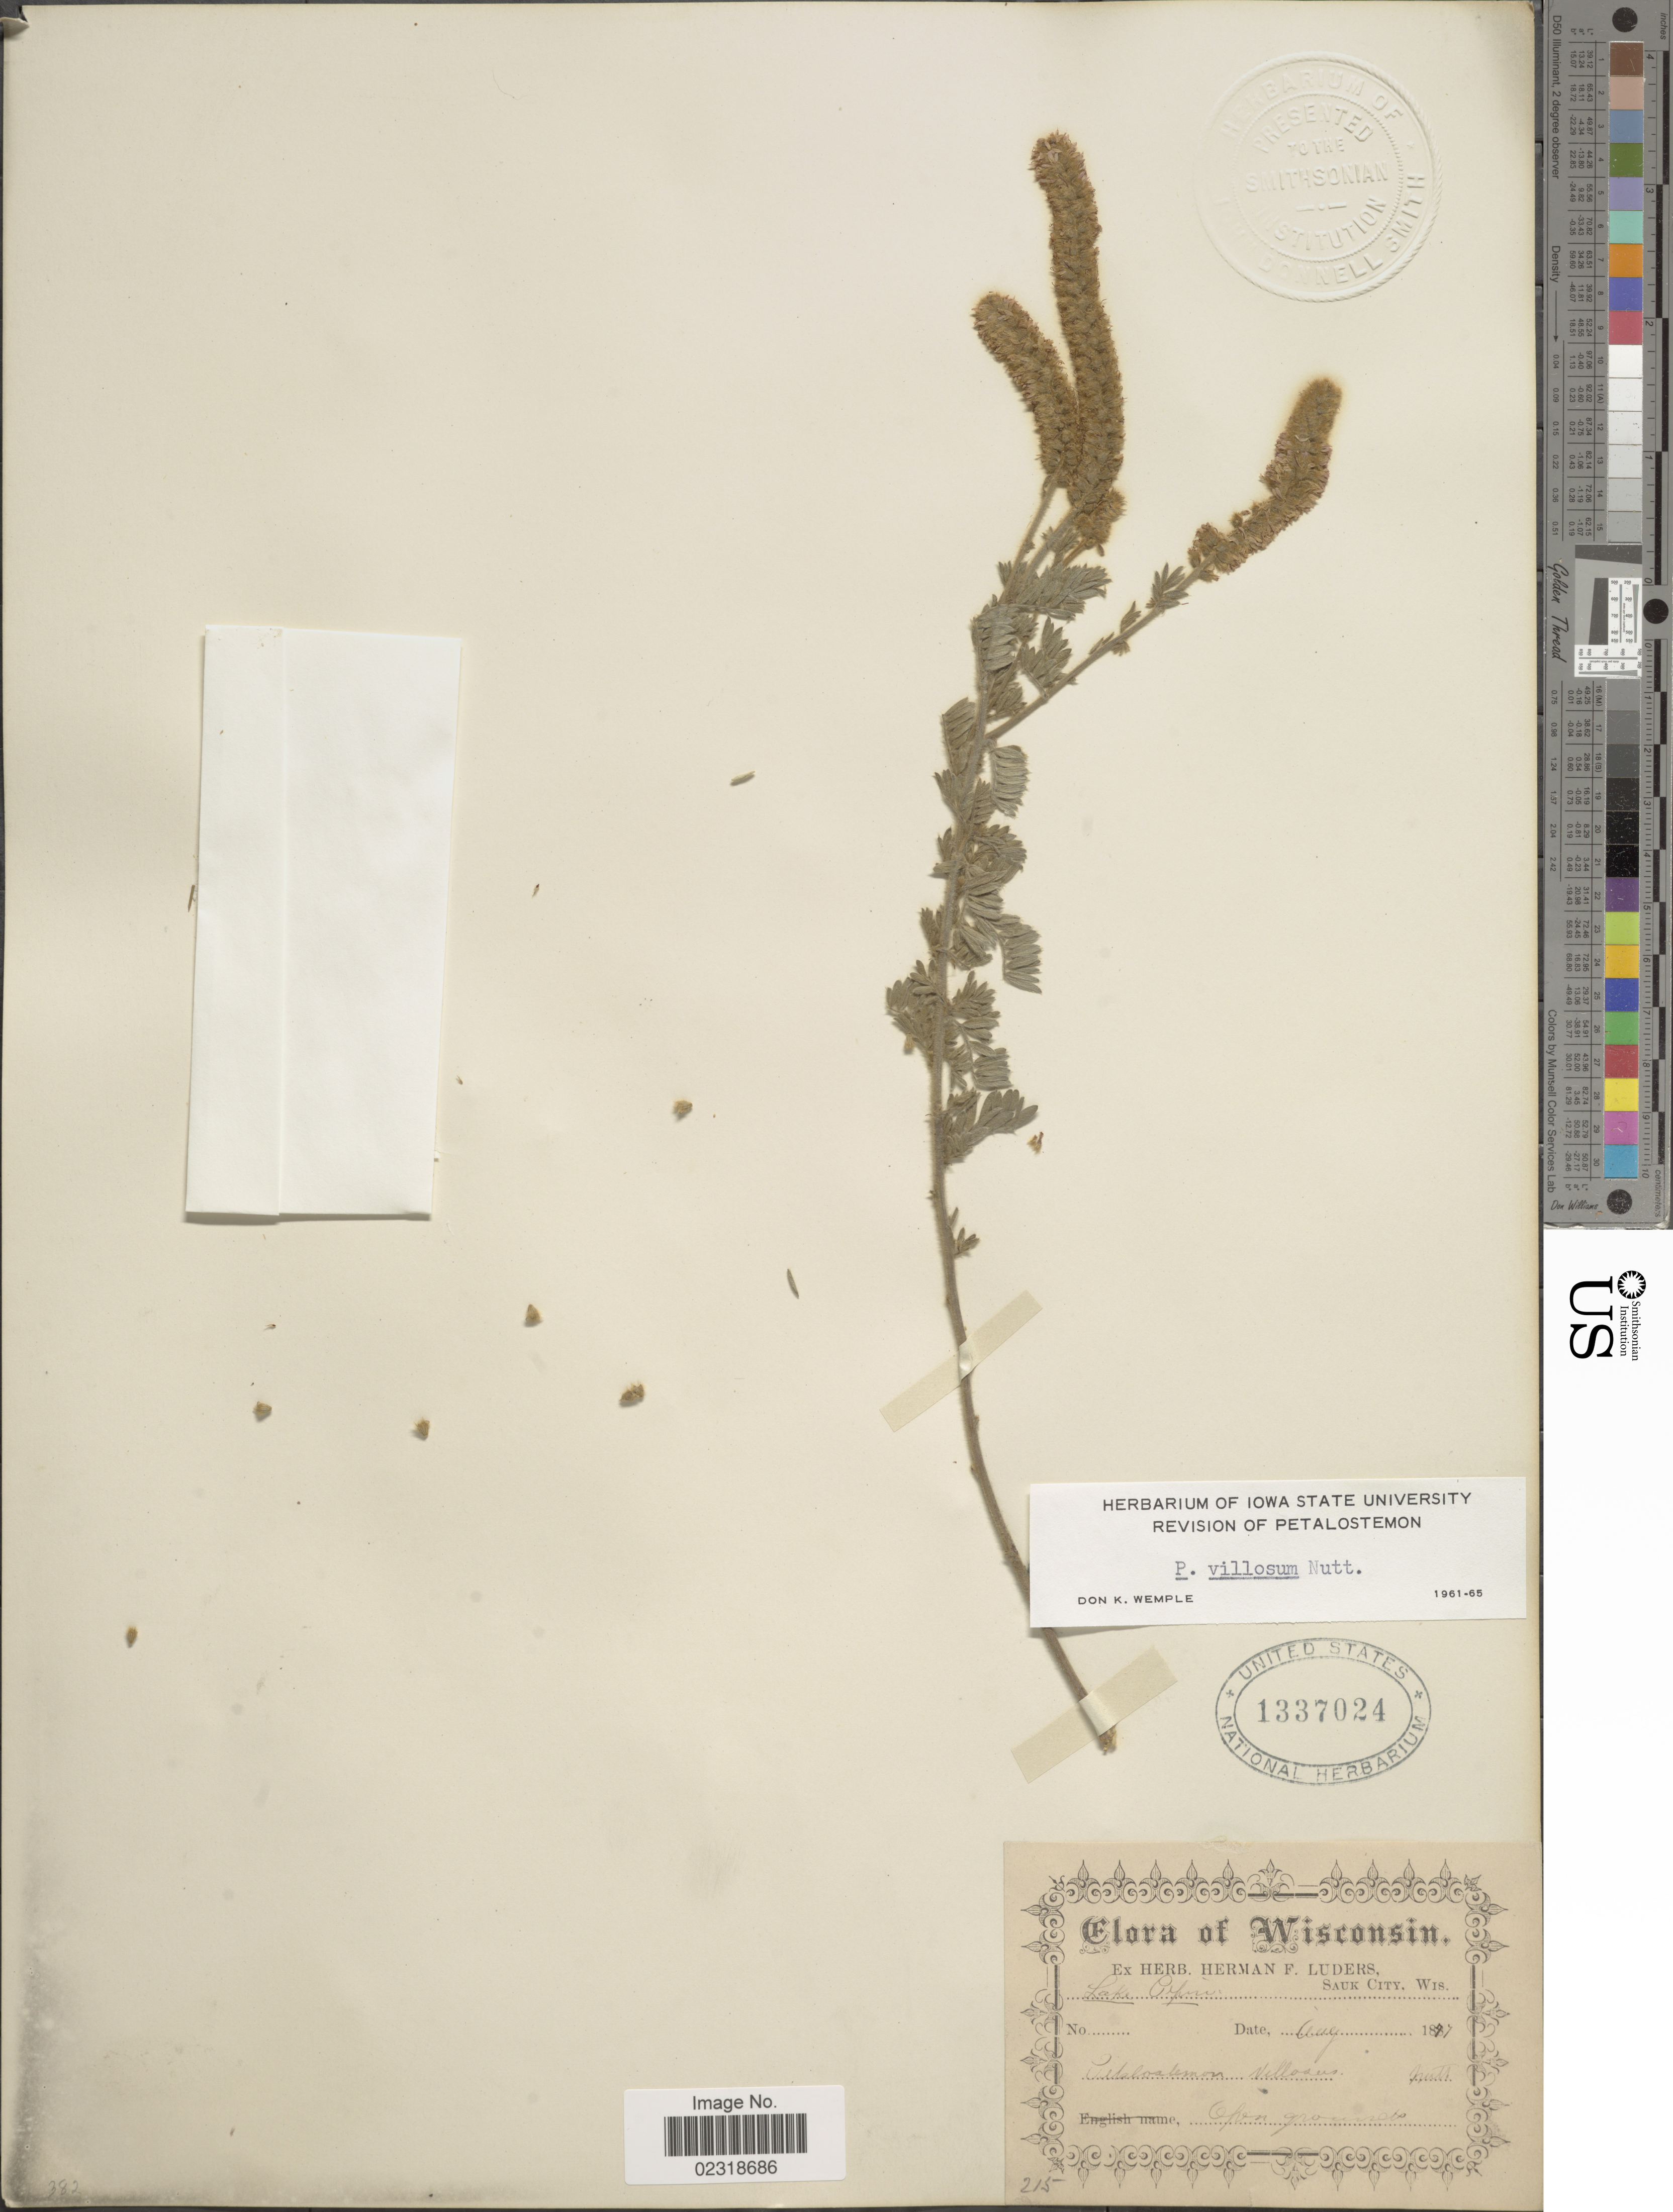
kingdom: Plantae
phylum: Tracheophyta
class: Magnoliopsida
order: Fabales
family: Fabaceae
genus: Dalea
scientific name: Dalea villosa var. villosa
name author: (Nutt.) Spreng.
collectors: ex herb. Herman F. Luders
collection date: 1877-08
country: United States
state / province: Wisconsin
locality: Lake Pepin.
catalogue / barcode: US 1337024